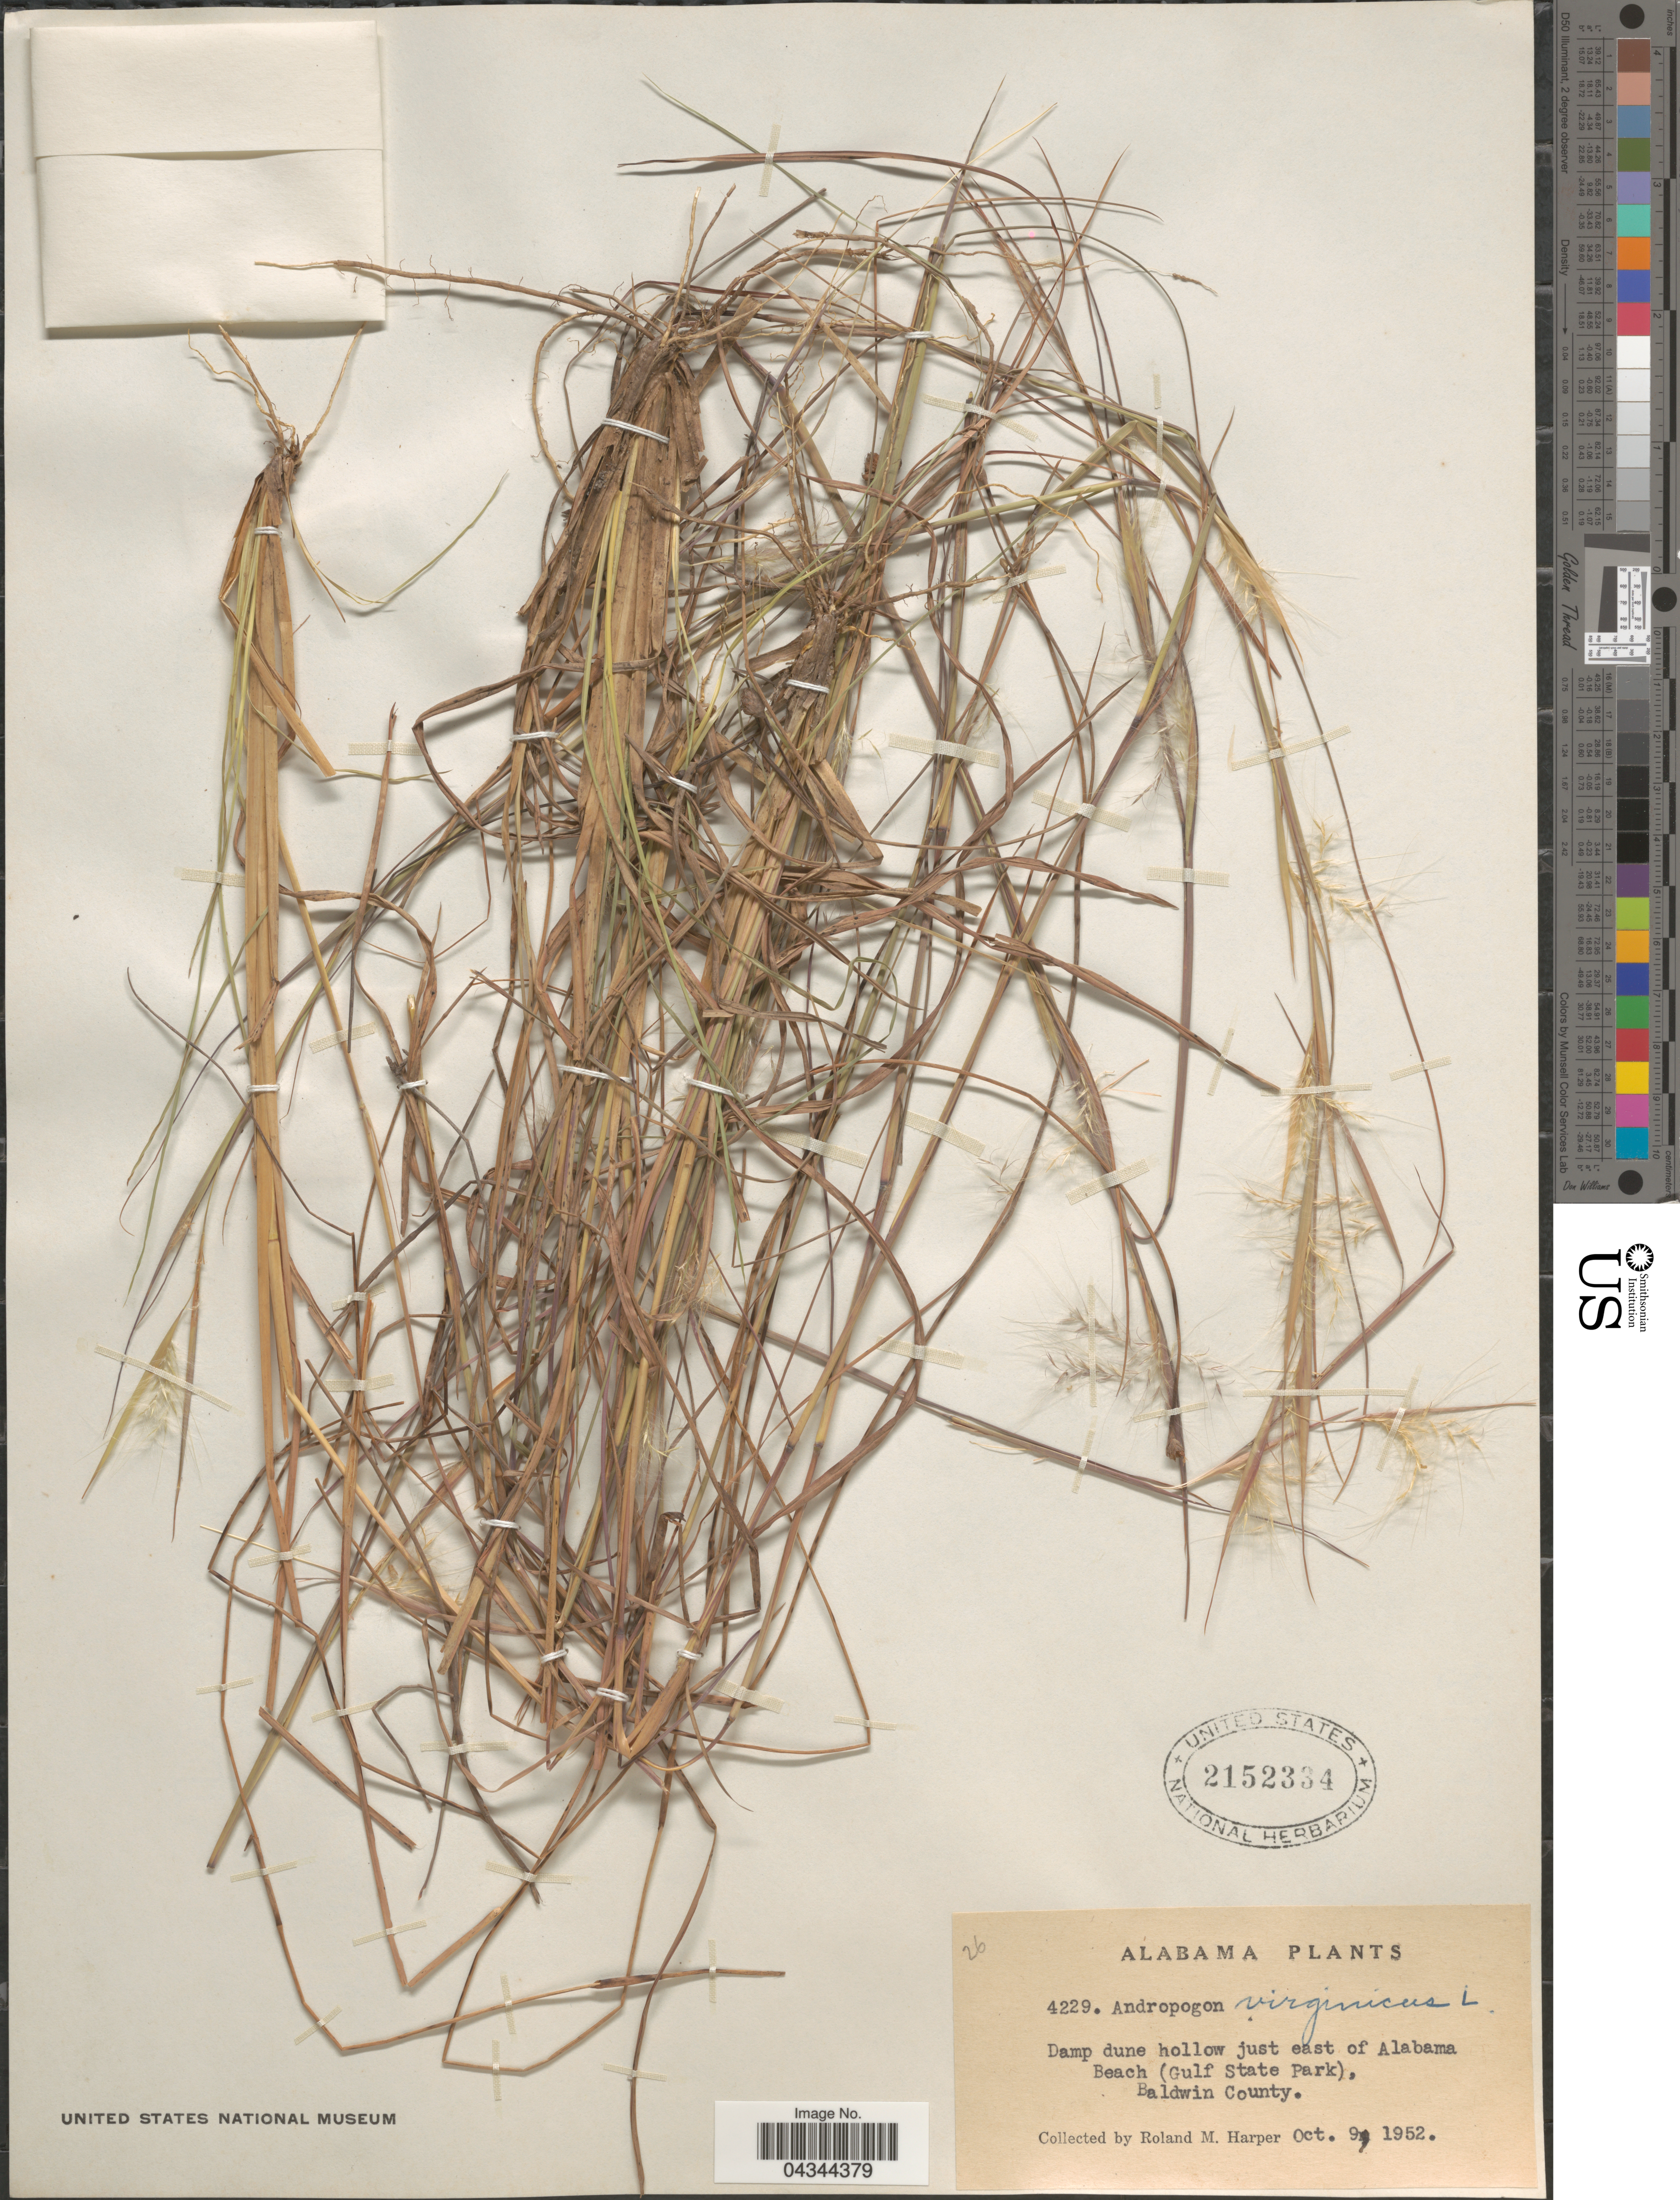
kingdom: Plantae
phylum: Tracheophyta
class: Liliopsida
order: Poales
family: Poaceae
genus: Andropogon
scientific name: Andropogon virginicus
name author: L.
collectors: R. M. Harper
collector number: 4229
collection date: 1952-10-09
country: United States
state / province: Alabama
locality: Damp dune hollow just east of Alabama Beach (Gulf State Park), Baldwin County.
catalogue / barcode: US 2152334